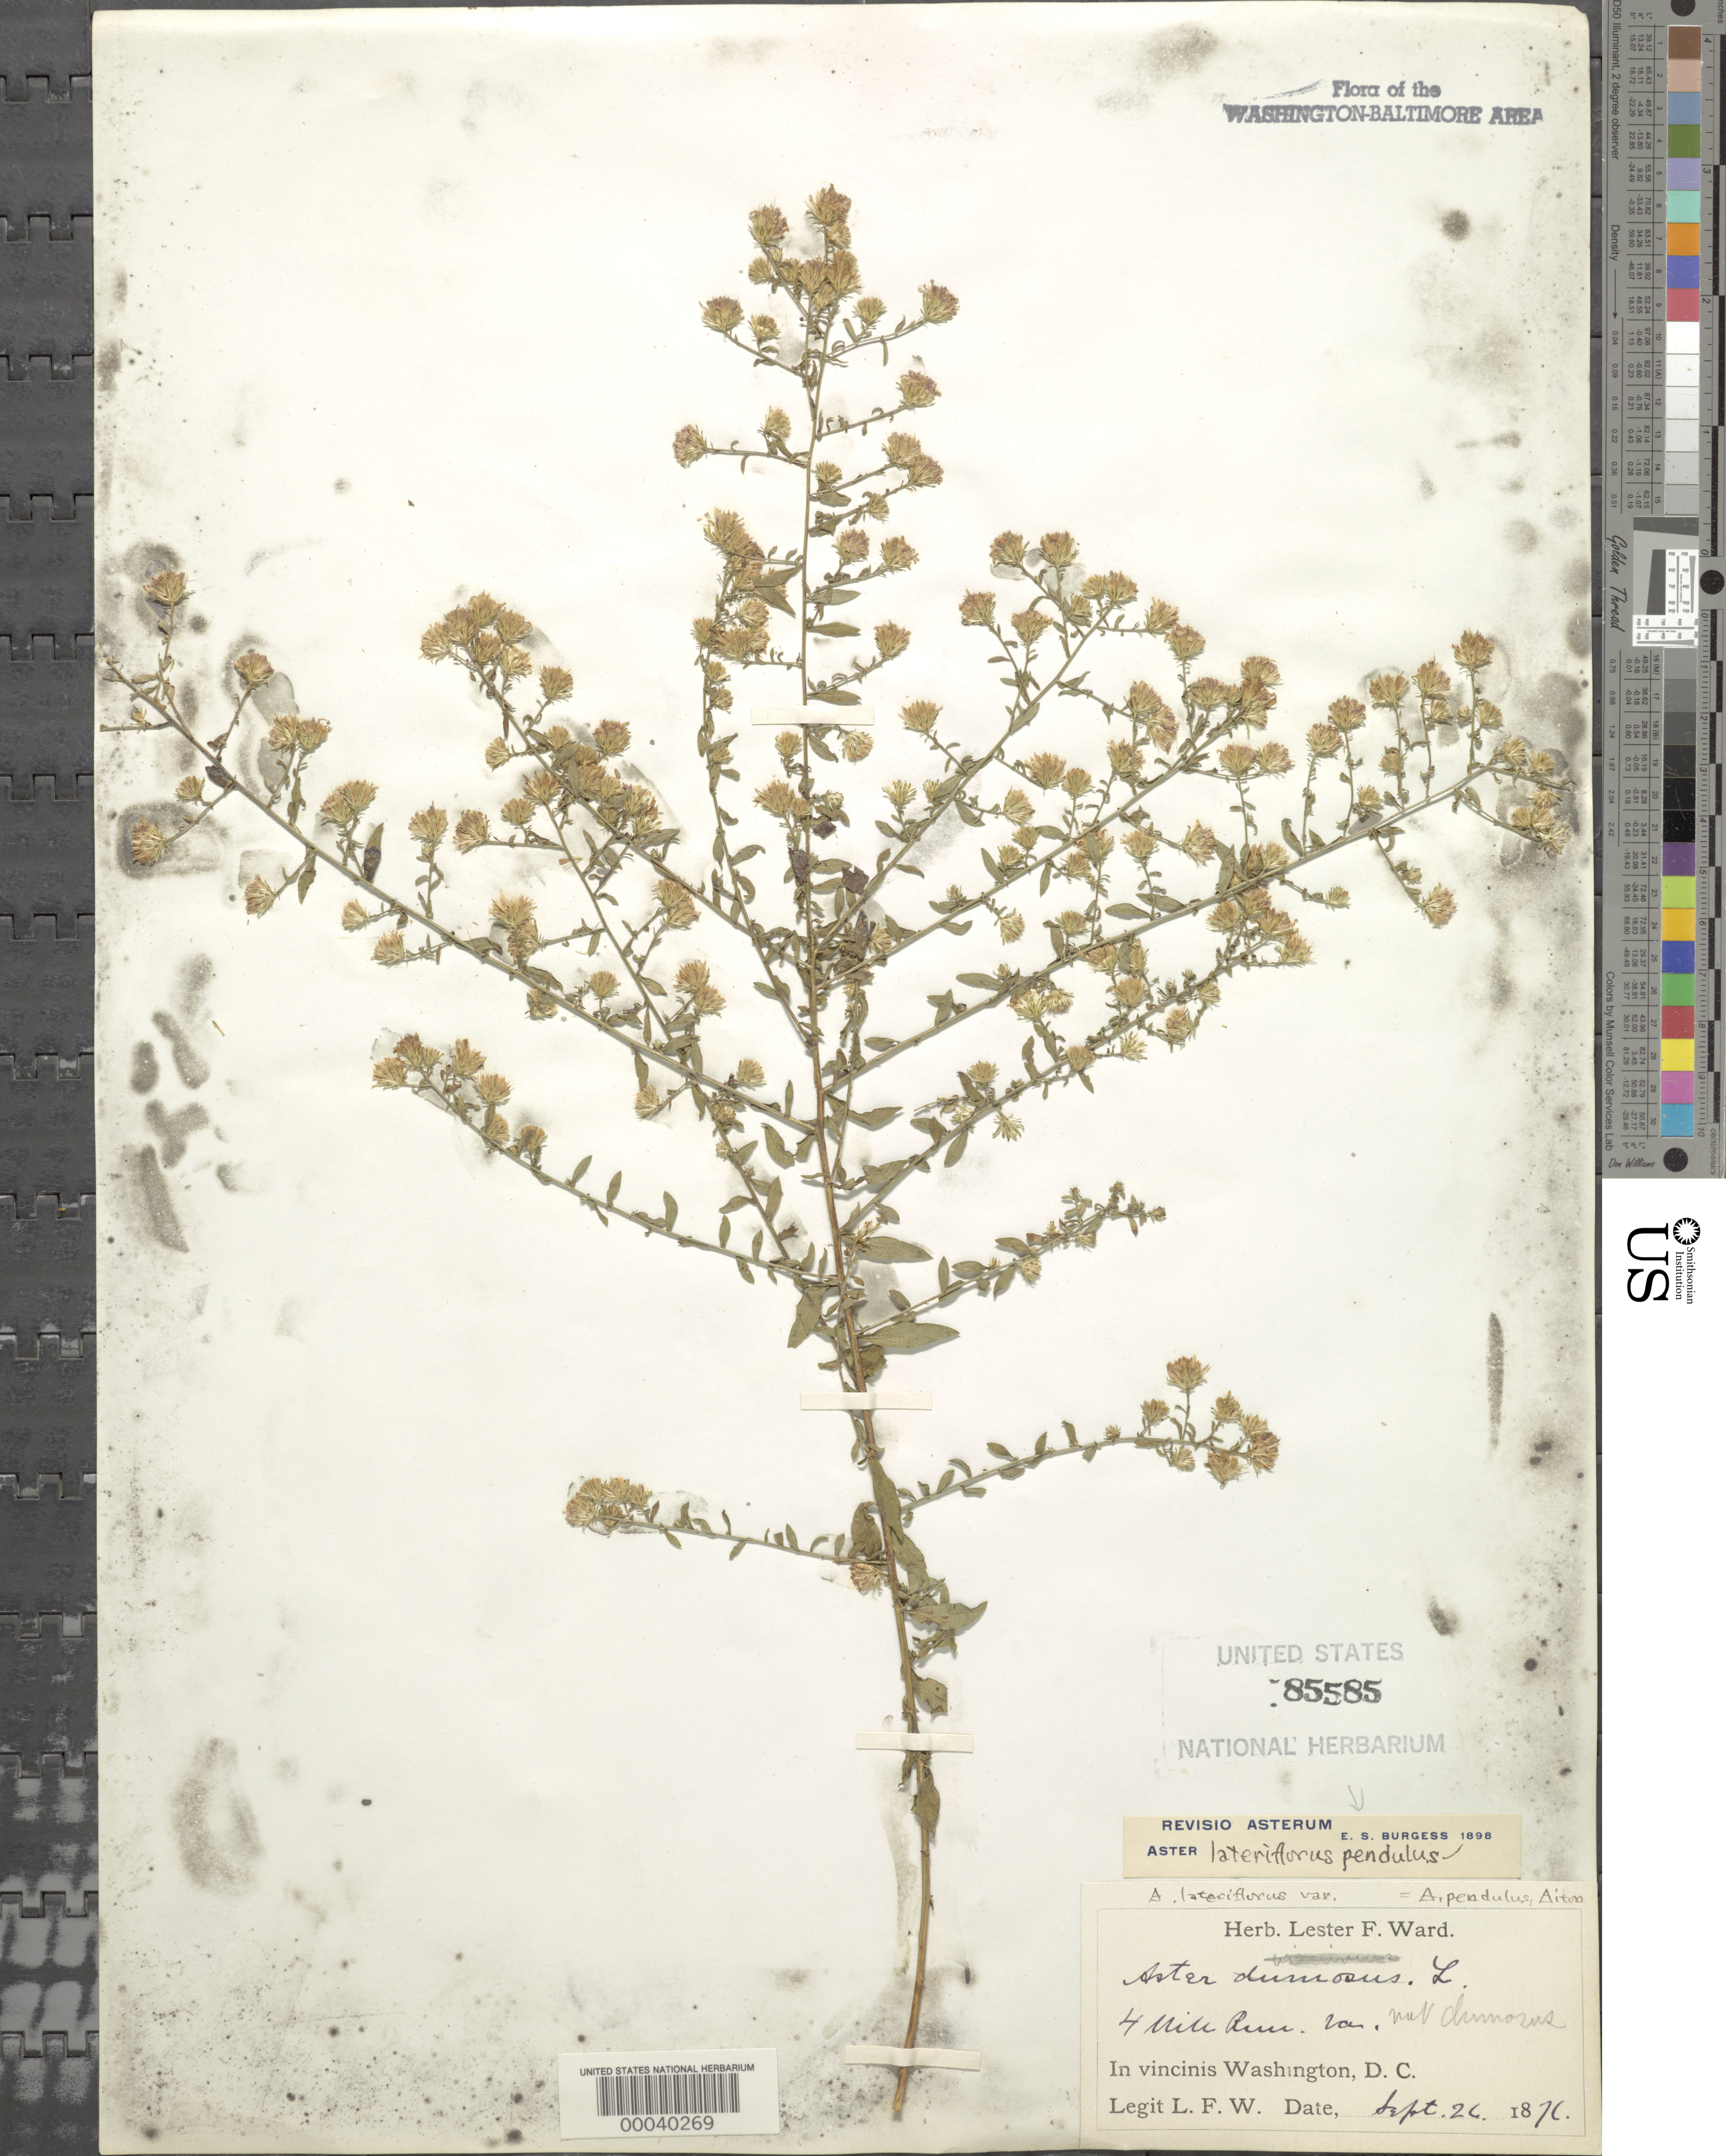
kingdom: Plantae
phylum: Tracheophyta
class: Magnoliopsida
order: Asterales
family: Asteraceae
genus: Symphyotrichum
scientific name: Symphyotrichum lateriflorum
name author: (L.) Á. Löve & D. Löve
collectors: L. F. Ward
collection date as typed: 26 Sep 1876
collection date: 1876-09-26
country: United States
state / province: Virginia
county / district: Fairfax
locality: Four Mile Run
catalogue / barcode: US 85585